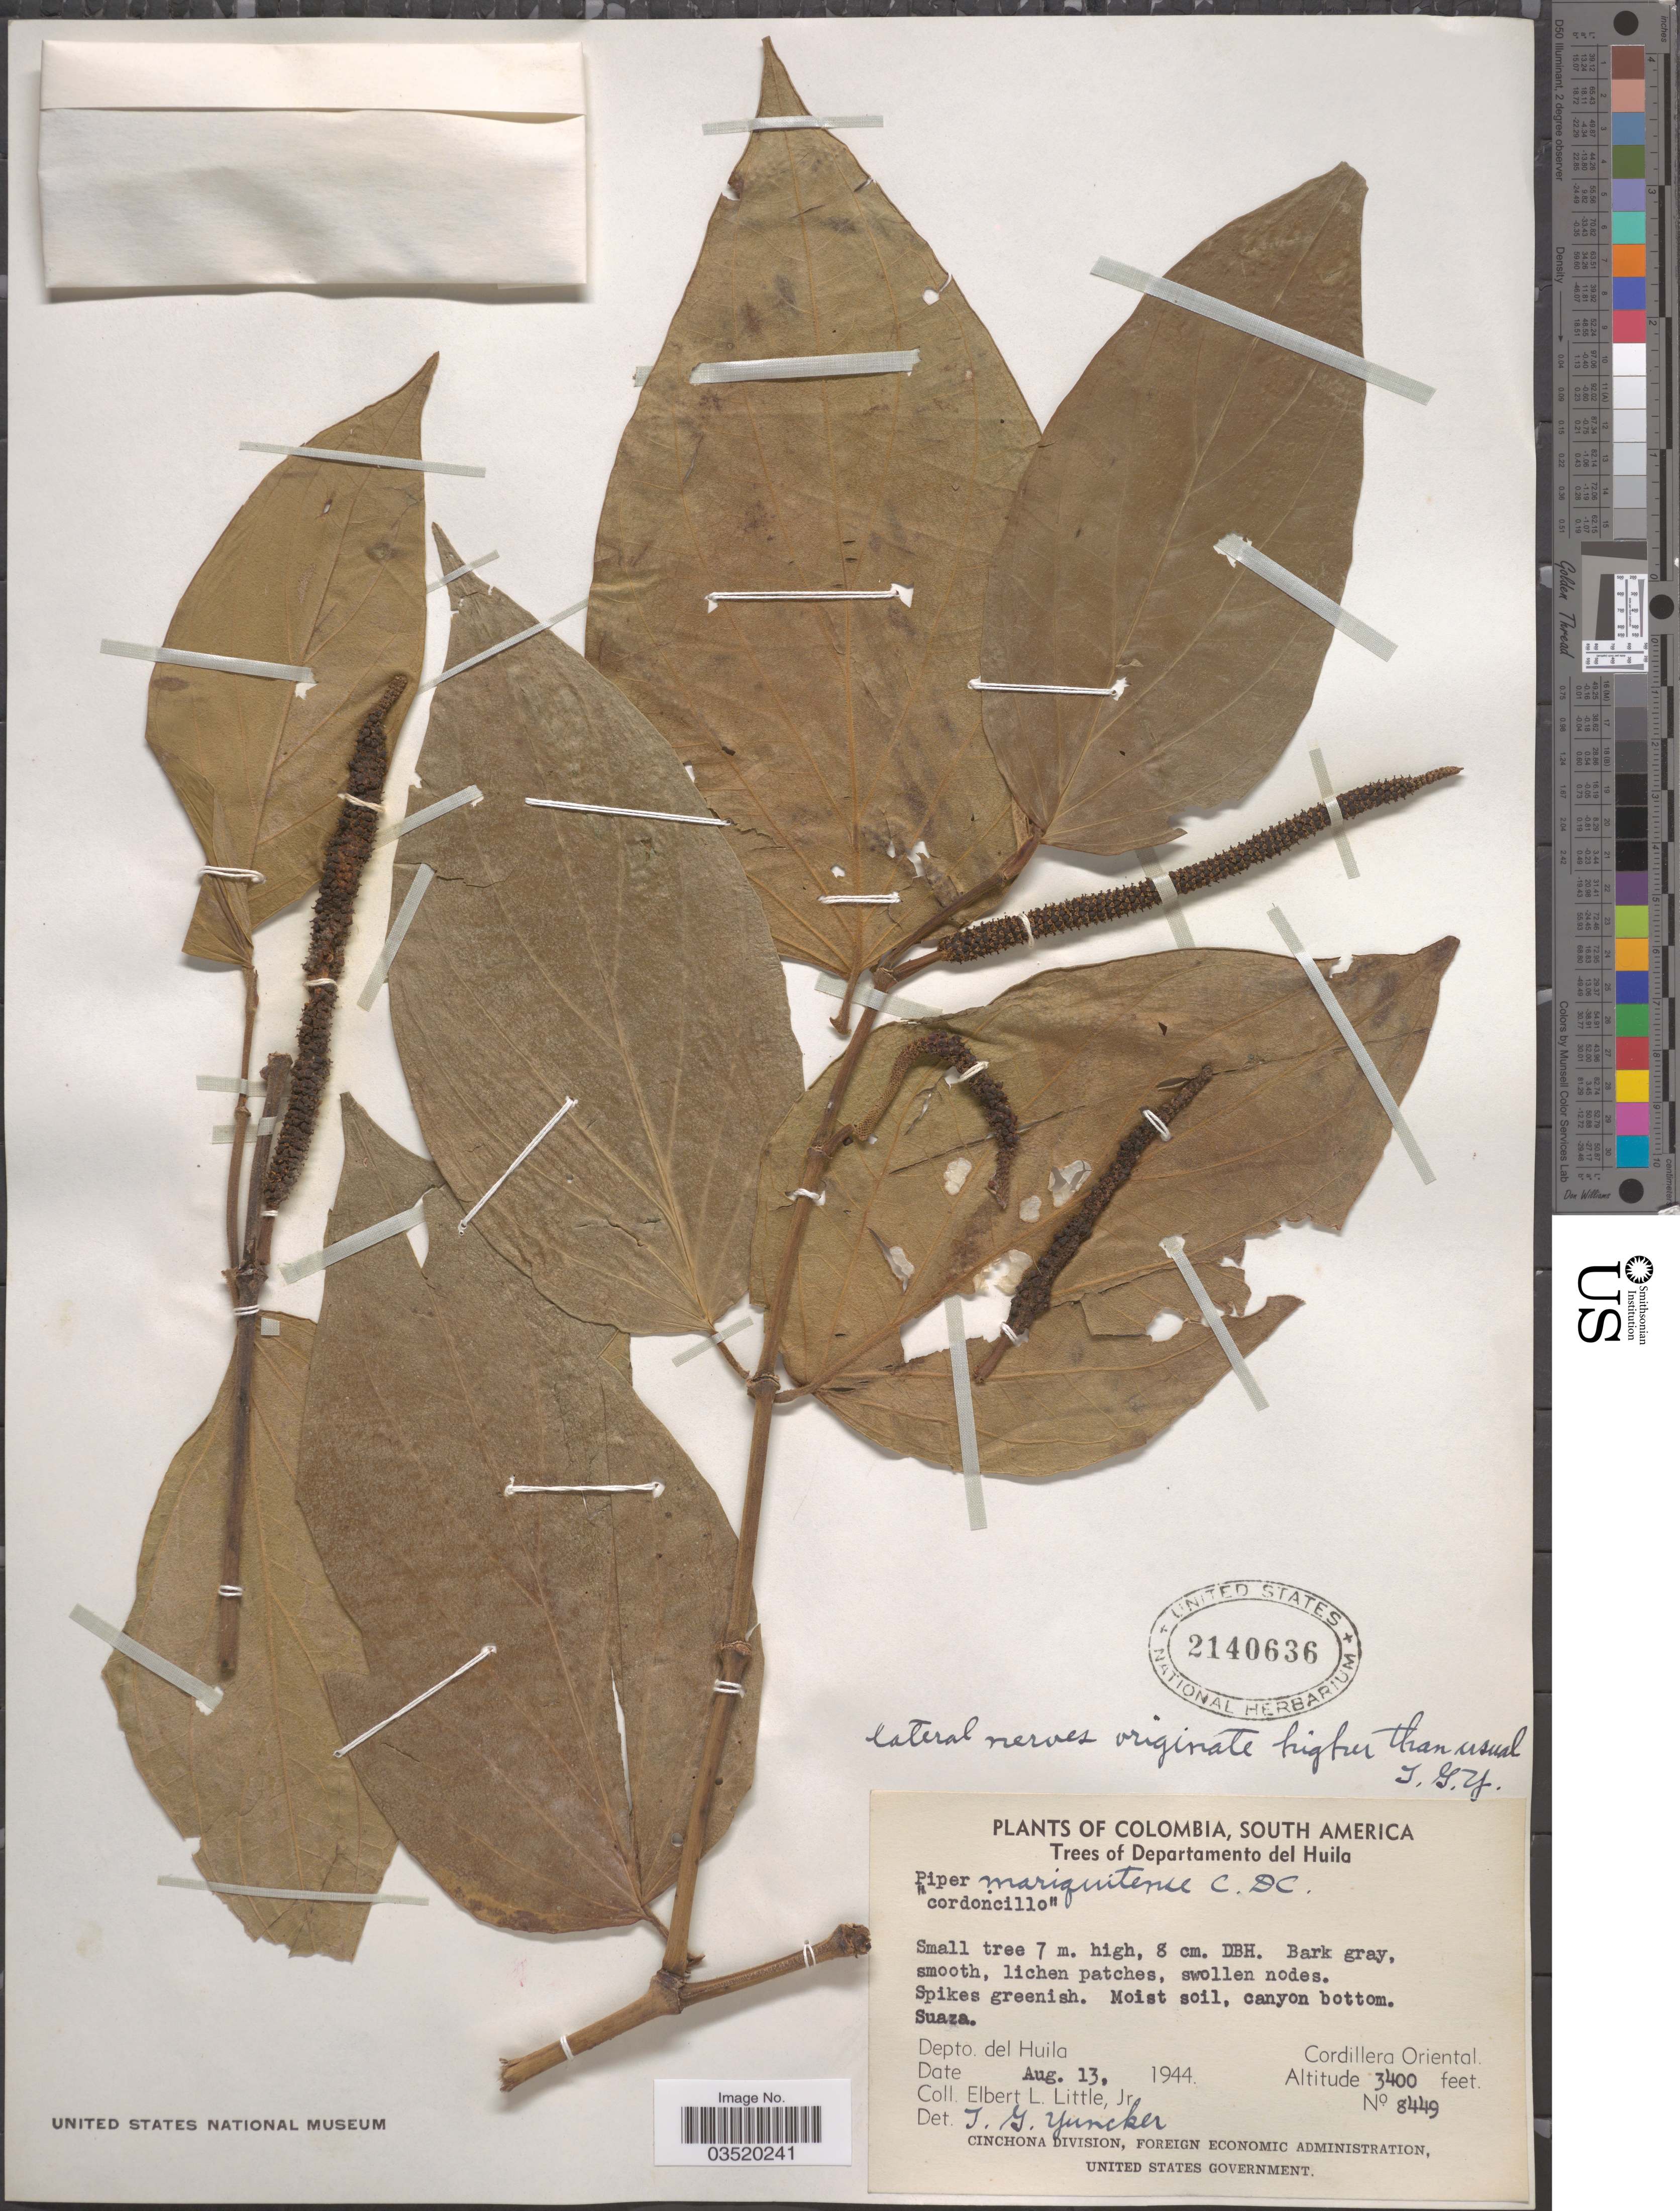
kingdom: Plantae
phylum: Tracheophyta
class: Magnoliopsida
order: Piperales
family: Piperaceae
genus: Piper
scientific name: Piper marequitense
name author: C. DC.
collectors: E. L. Little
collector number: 8449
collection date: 1944-08-13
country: Colombia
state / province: Huila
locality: Departamento del Huila. Cordillera Oriental.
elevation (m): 1036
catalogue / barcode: US 2140636